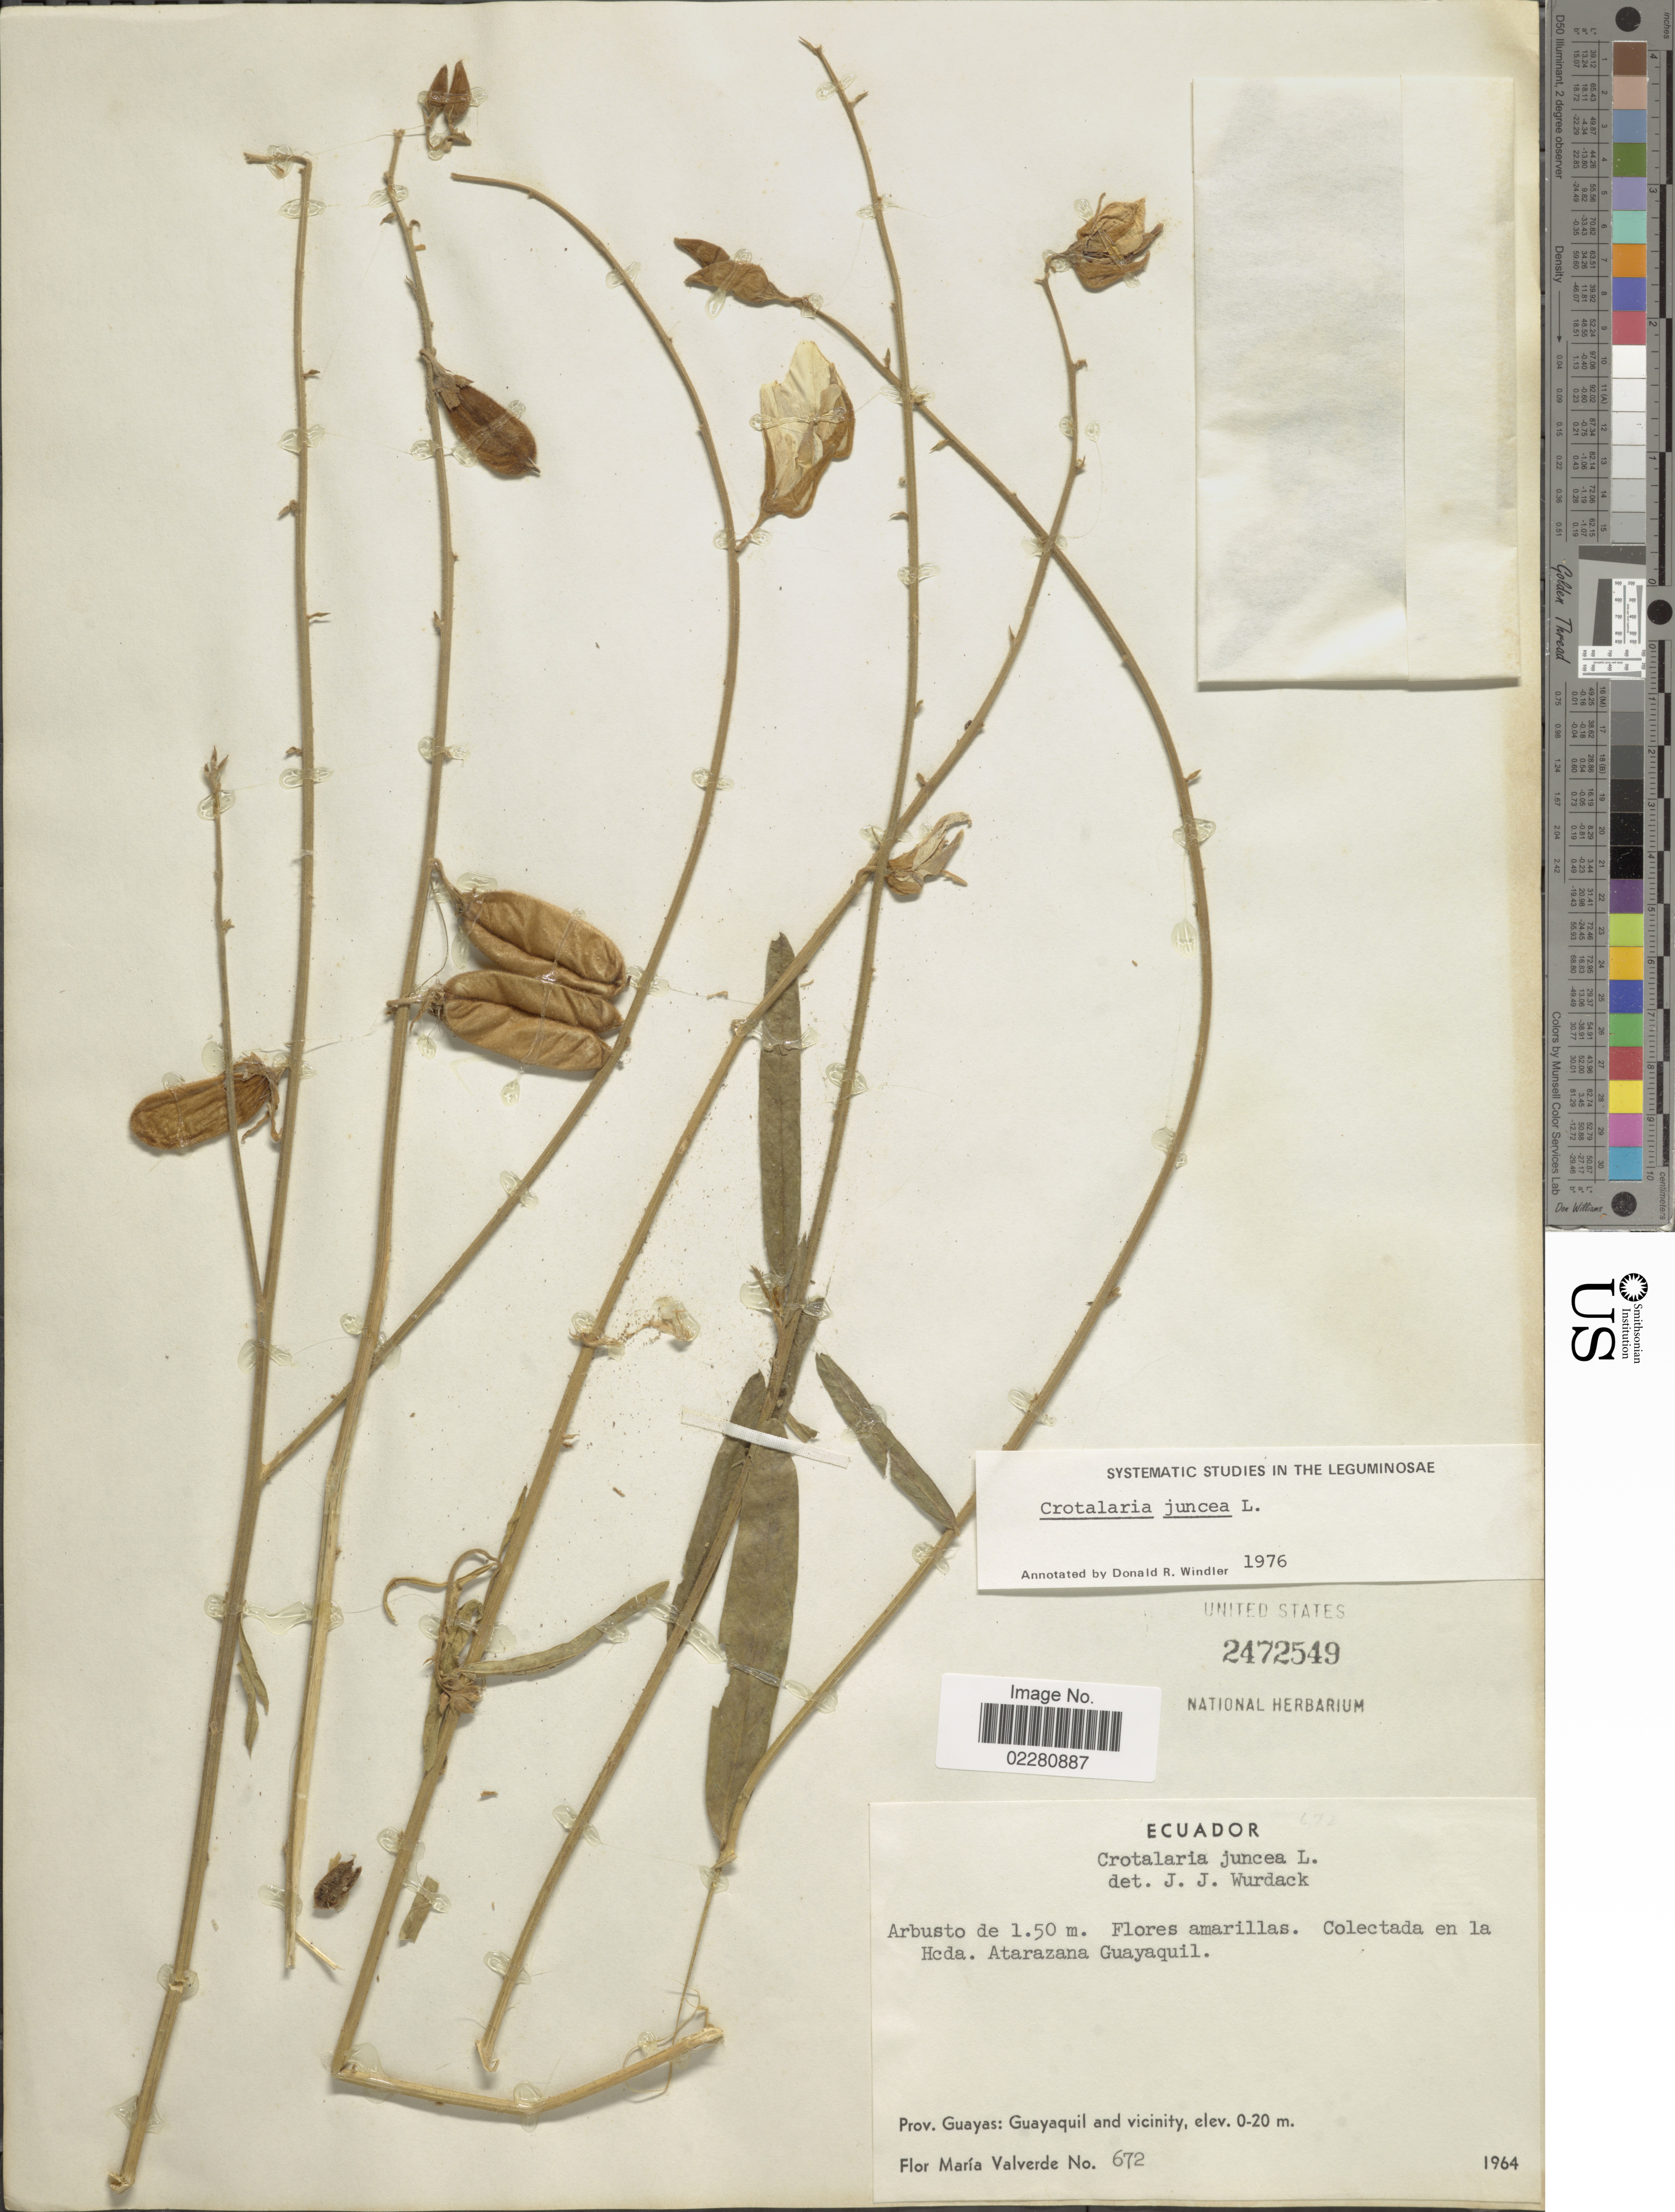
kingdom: Plantae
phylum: Tracheophyta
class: Magnoliopsida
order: Fabales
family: Fabaceae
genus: Crotalaria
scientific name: Crotalaria juncea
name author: L.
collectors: F. M. Valverde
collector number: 672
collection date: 1964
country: Ecuador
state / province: Guayas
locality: En la Hcda. Atarazana Guayaquil, Guayaquil and Vicinity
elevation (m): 0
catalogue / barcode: US 2472549